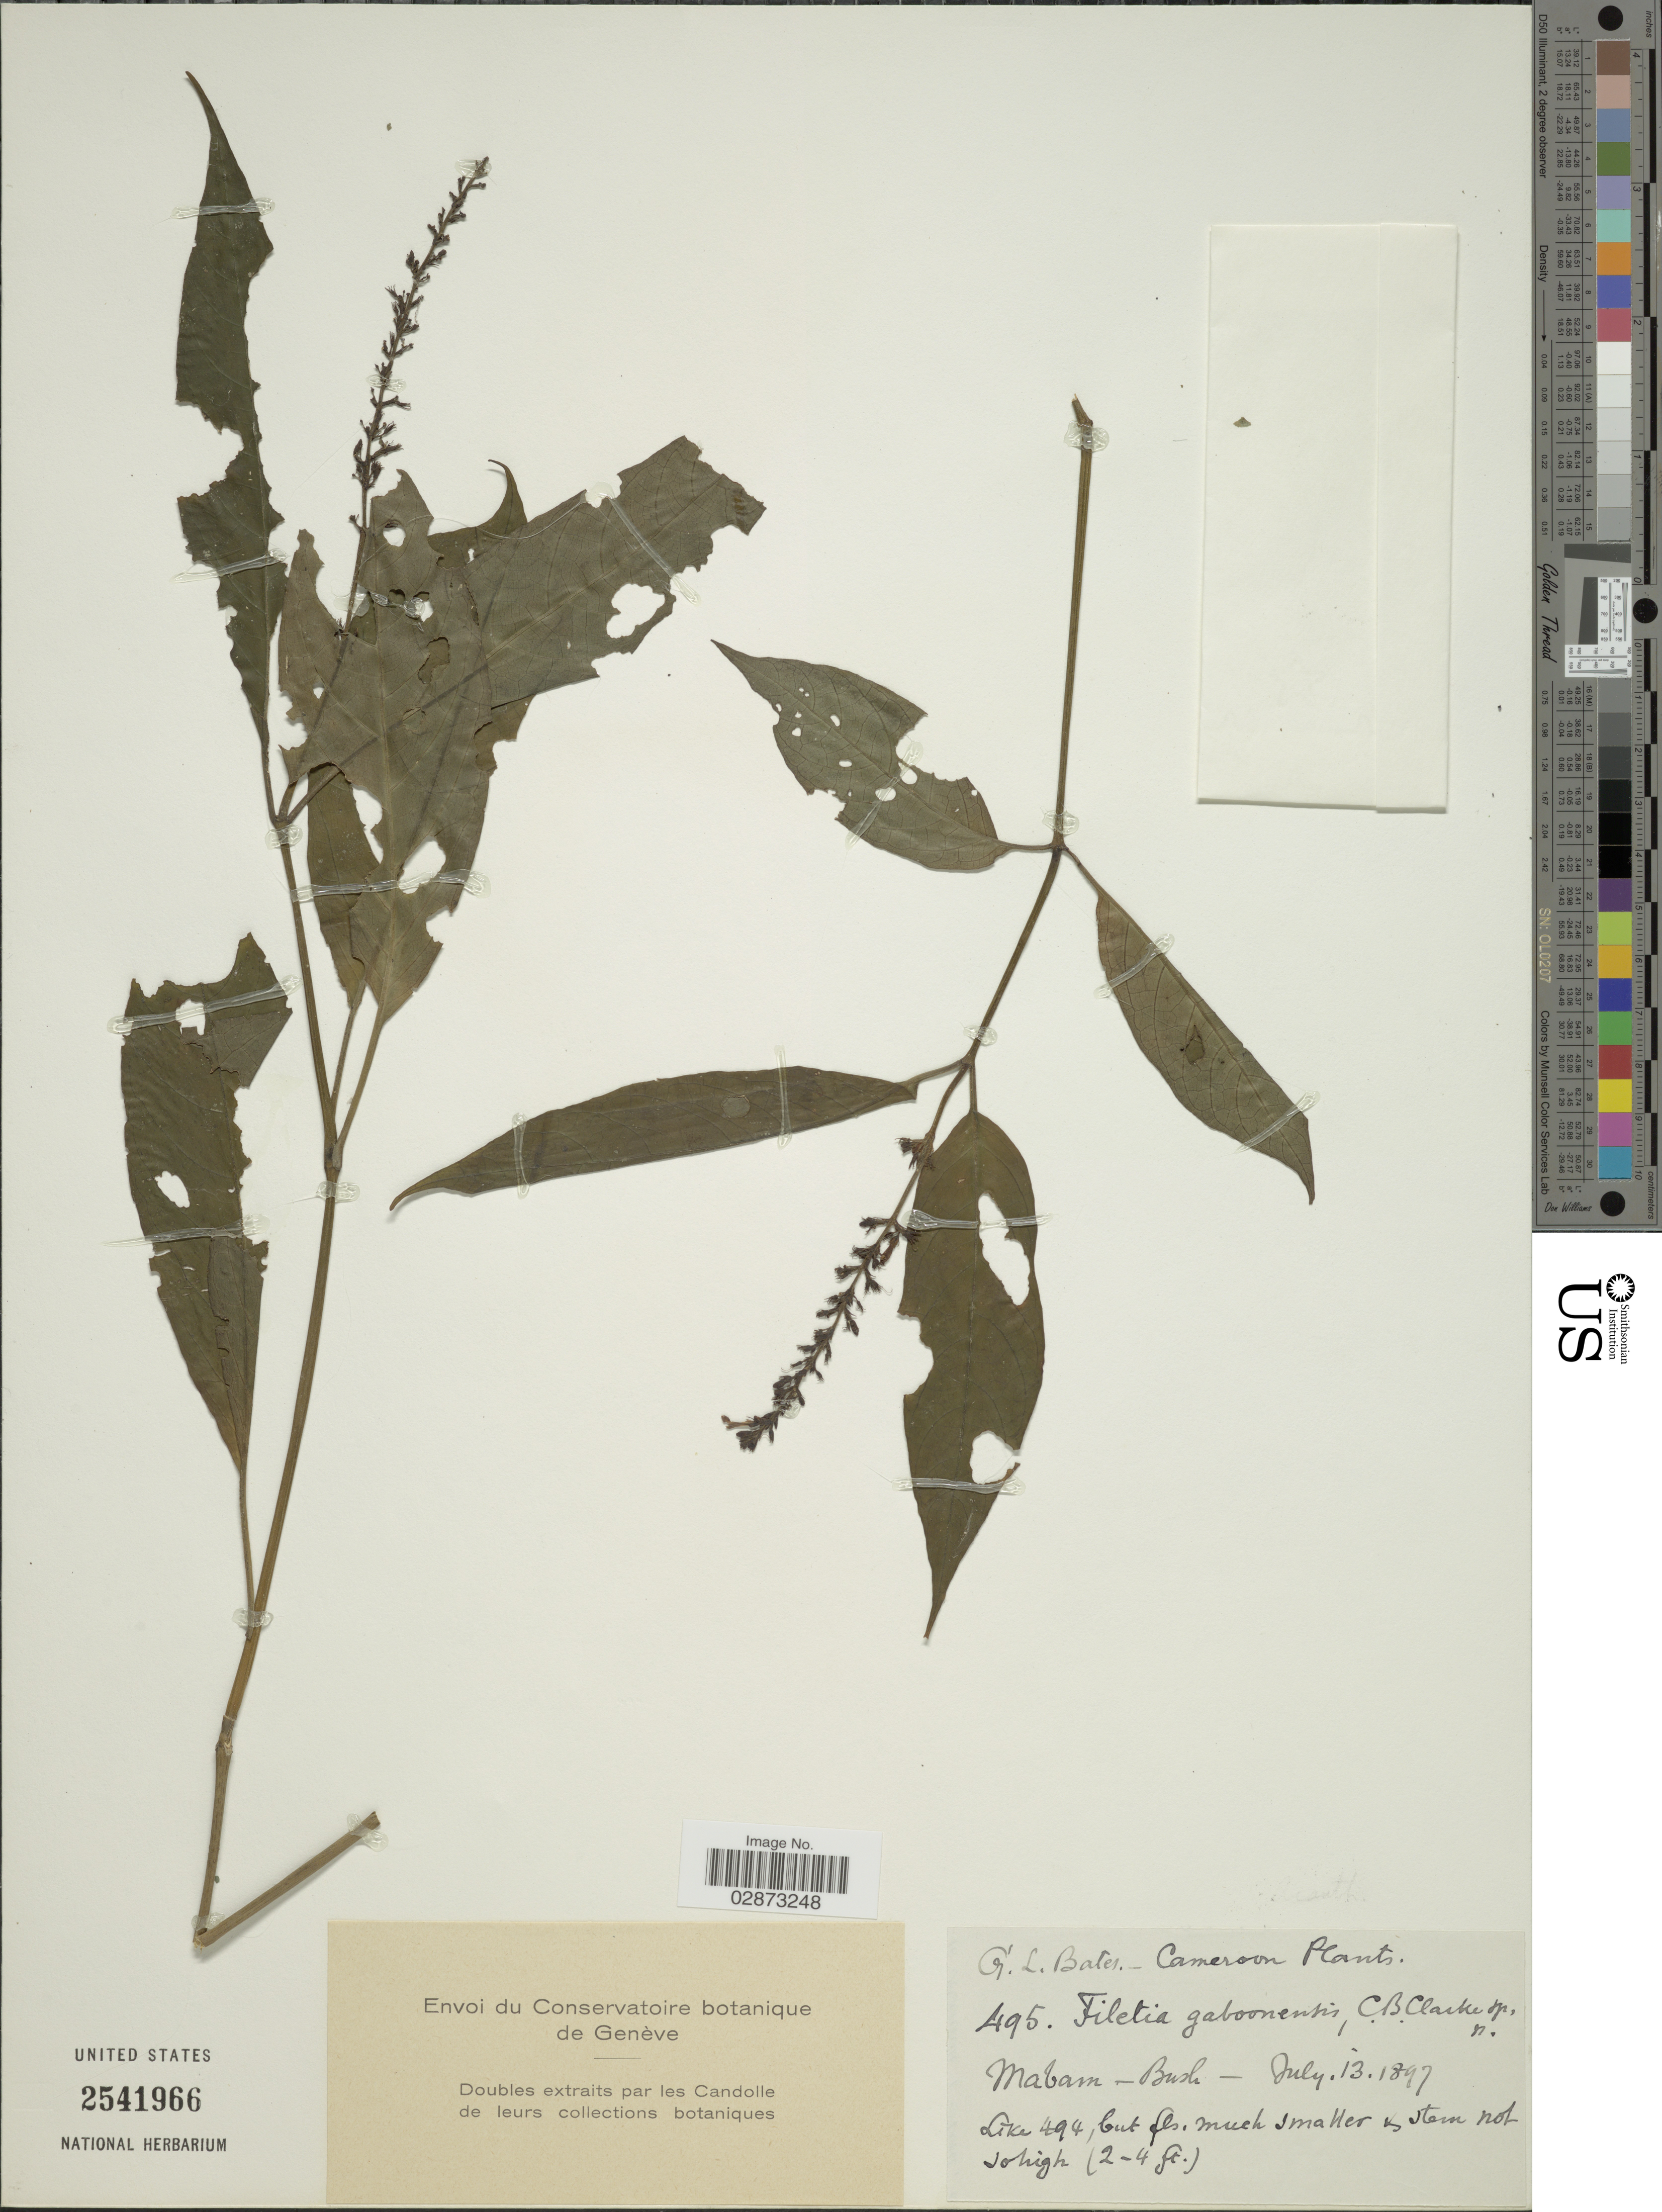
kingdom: Plantae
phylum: Tracheophyta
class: Magnoliopsida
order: Lamiales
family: Acanthaceae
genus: Filetia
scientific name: Filetia gaboonensis C.B. Clarke sp. nov. ined.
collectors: G. Bates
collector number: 495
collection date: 1897-07-13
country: Cameroon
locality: Mabam.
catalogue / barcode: US 2541966